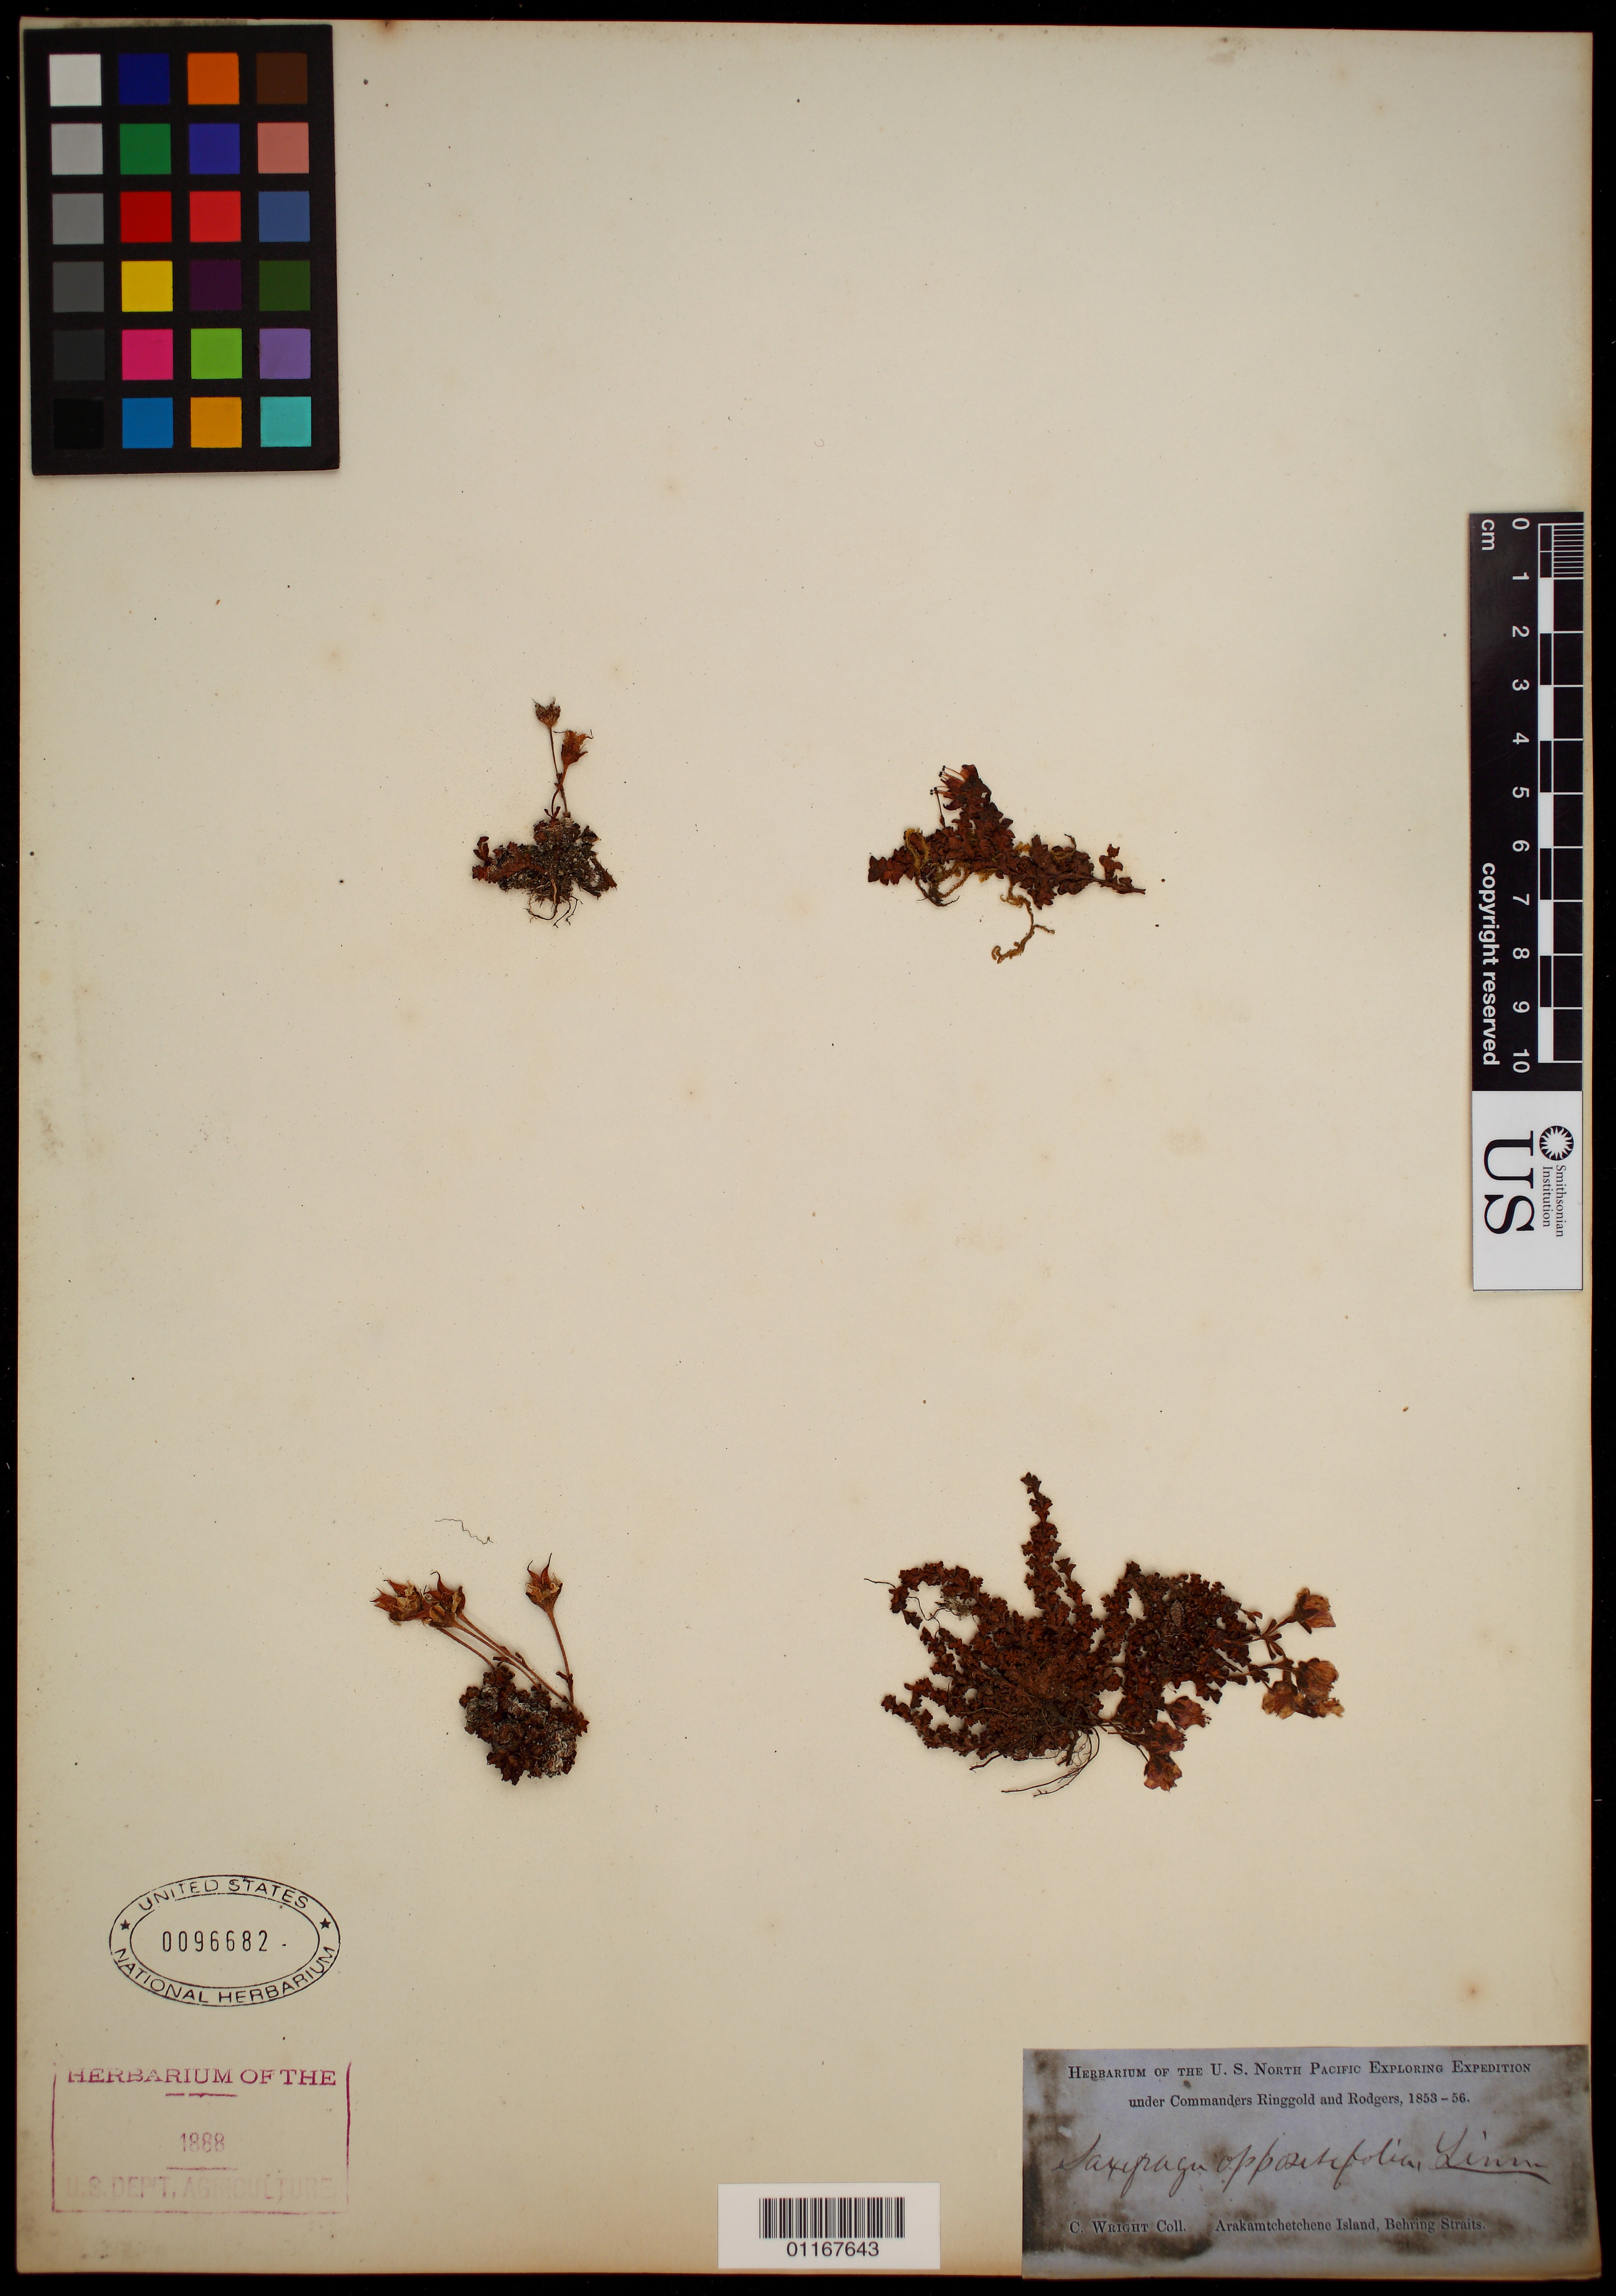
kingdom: Plantae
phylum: Tracheophyta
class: Magnoliopsida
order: Saxifragales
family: Saxifragaceae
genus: Saxifraga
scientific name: Saxifraga oppositifolia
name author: L.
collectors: C. Wright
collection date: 1853/1856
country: Russian Federation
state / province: Chukotka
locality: Arakamtchetchene I. Bering Straits.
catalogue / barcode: US 96682